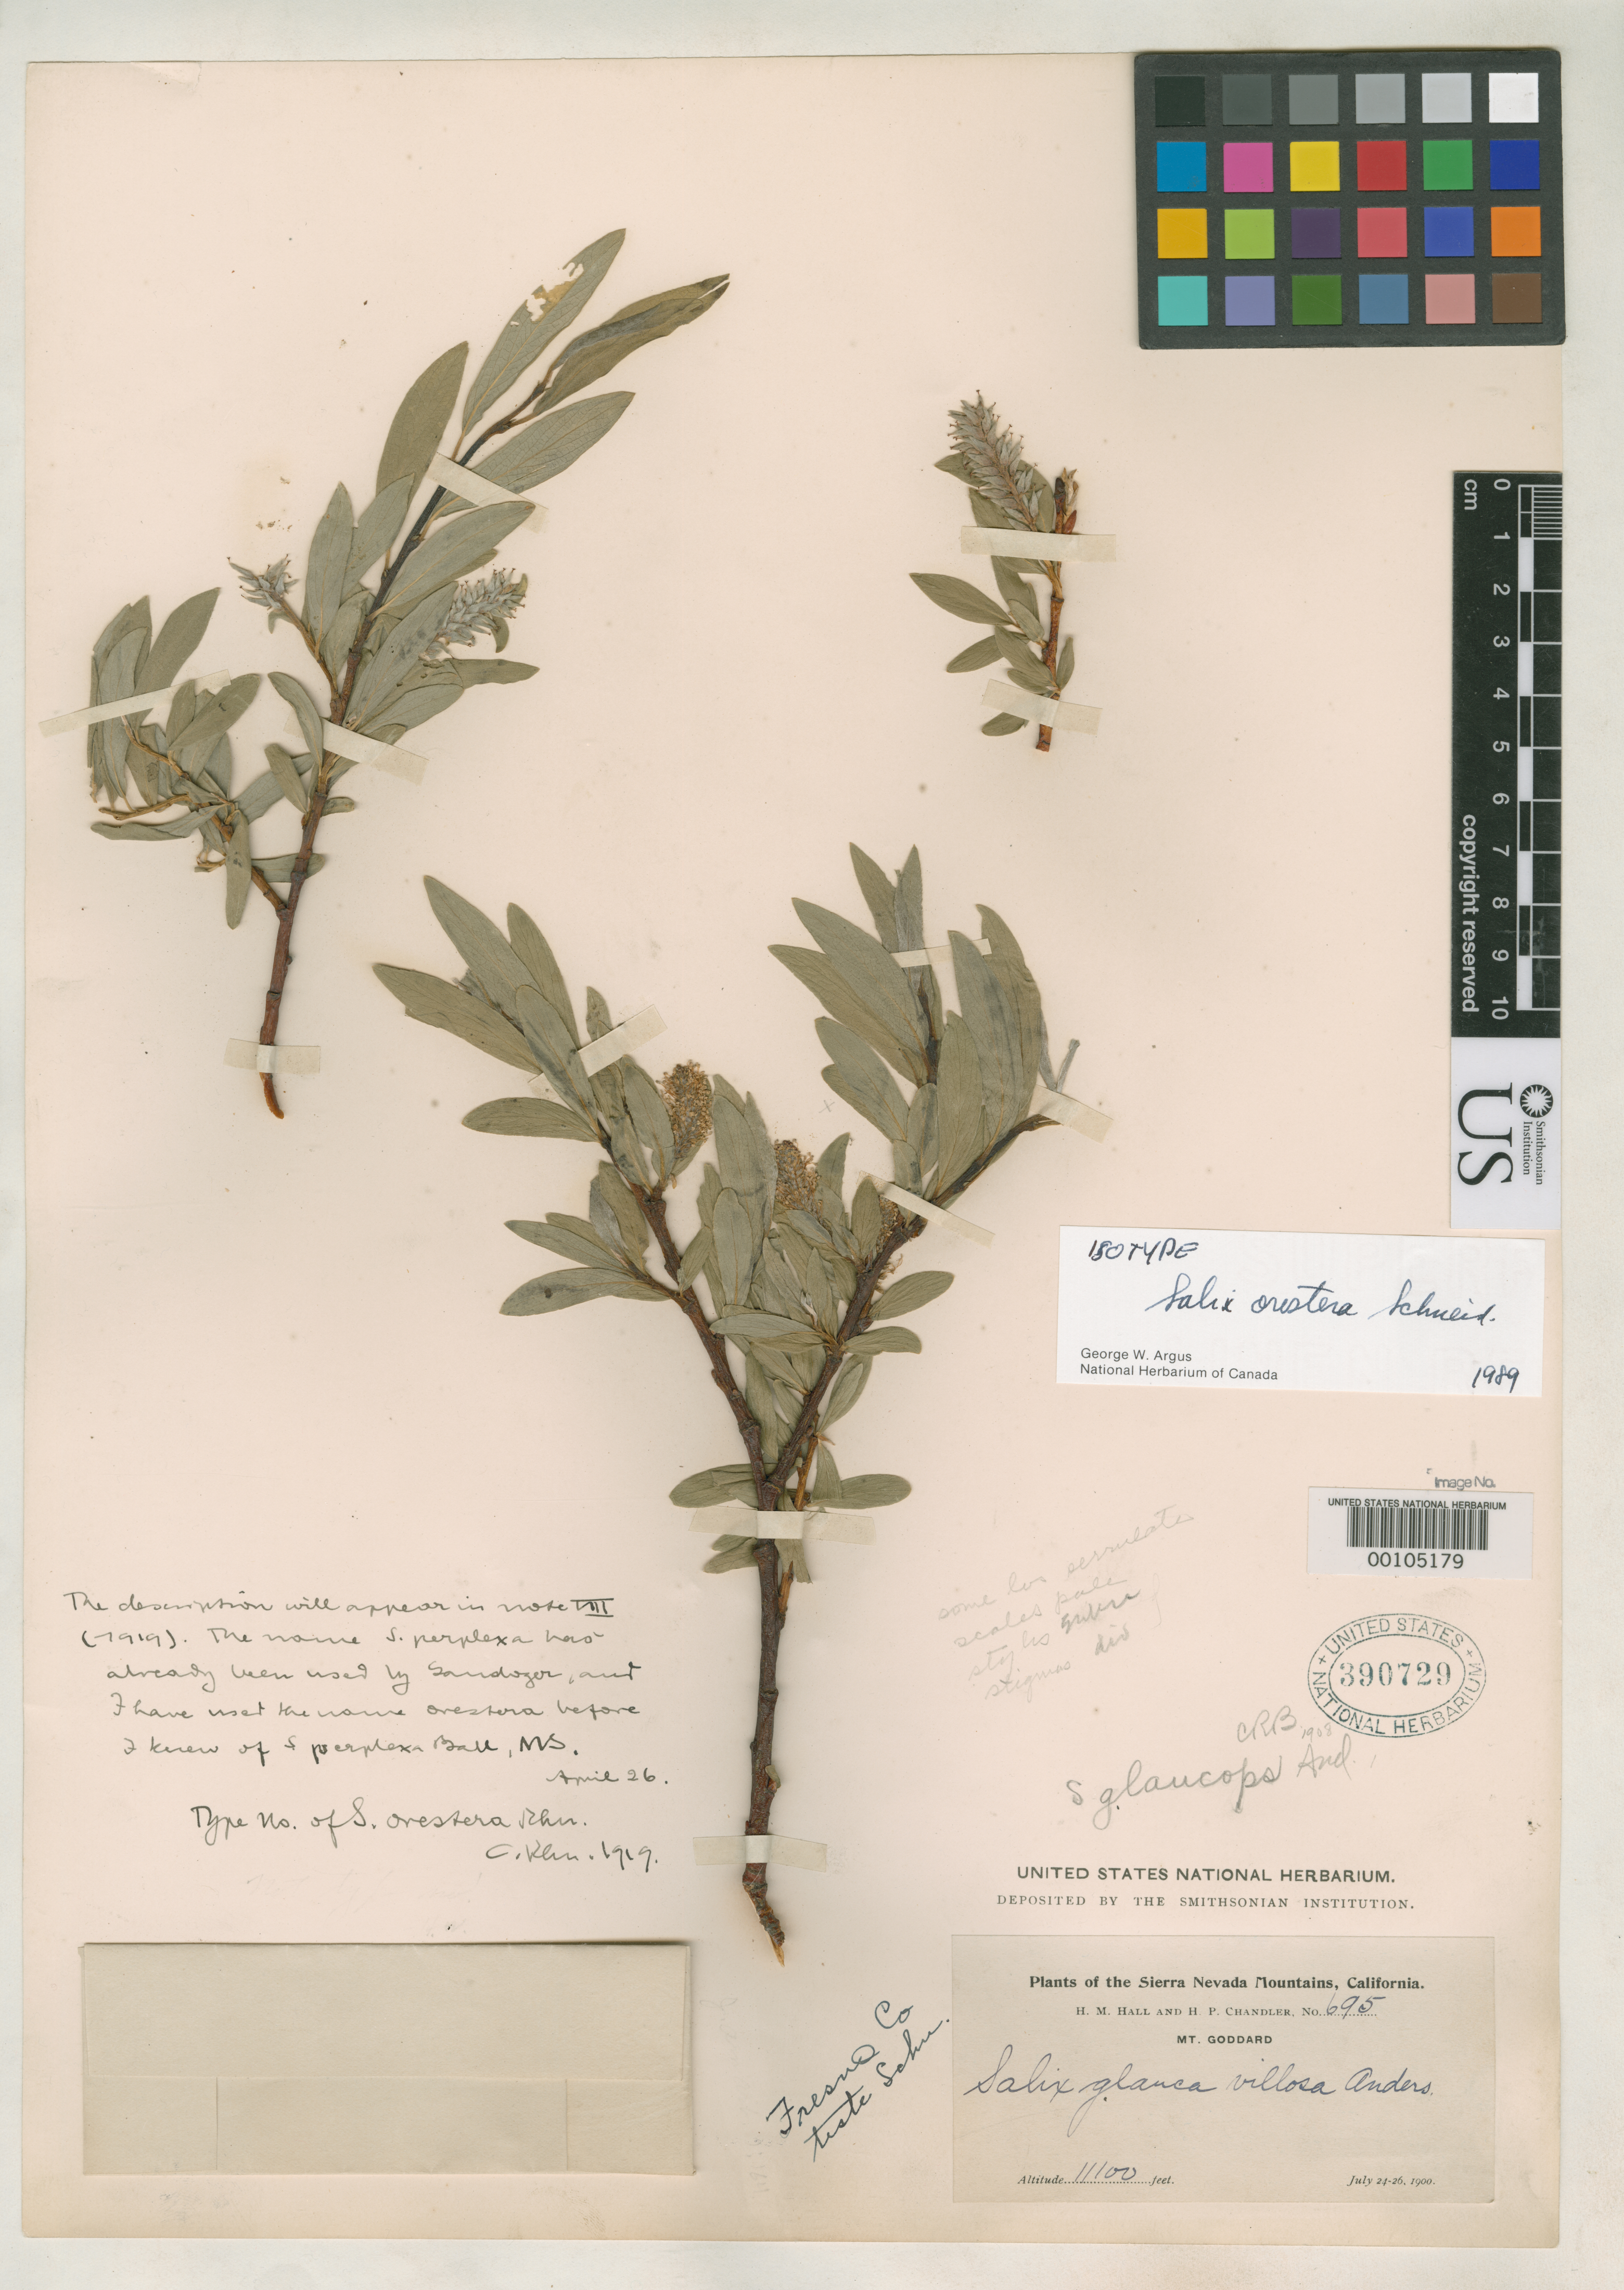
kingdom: Plantae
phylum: Tracheophyta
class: Magnoliopsida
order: Malpighiales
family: Salicaceae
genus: Salix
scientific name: Salix orestera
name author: C.K. Schneid.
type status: Isotype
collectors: H. M. Hall & H. Chandler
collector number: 695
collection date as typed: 24 Jul 1900 to 26 Jul 1900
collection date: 1900-07-24/1900-07-26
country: United States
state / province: California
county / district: Fresno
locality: Mt. Goddard.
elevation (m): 3383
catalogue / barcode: US 390729